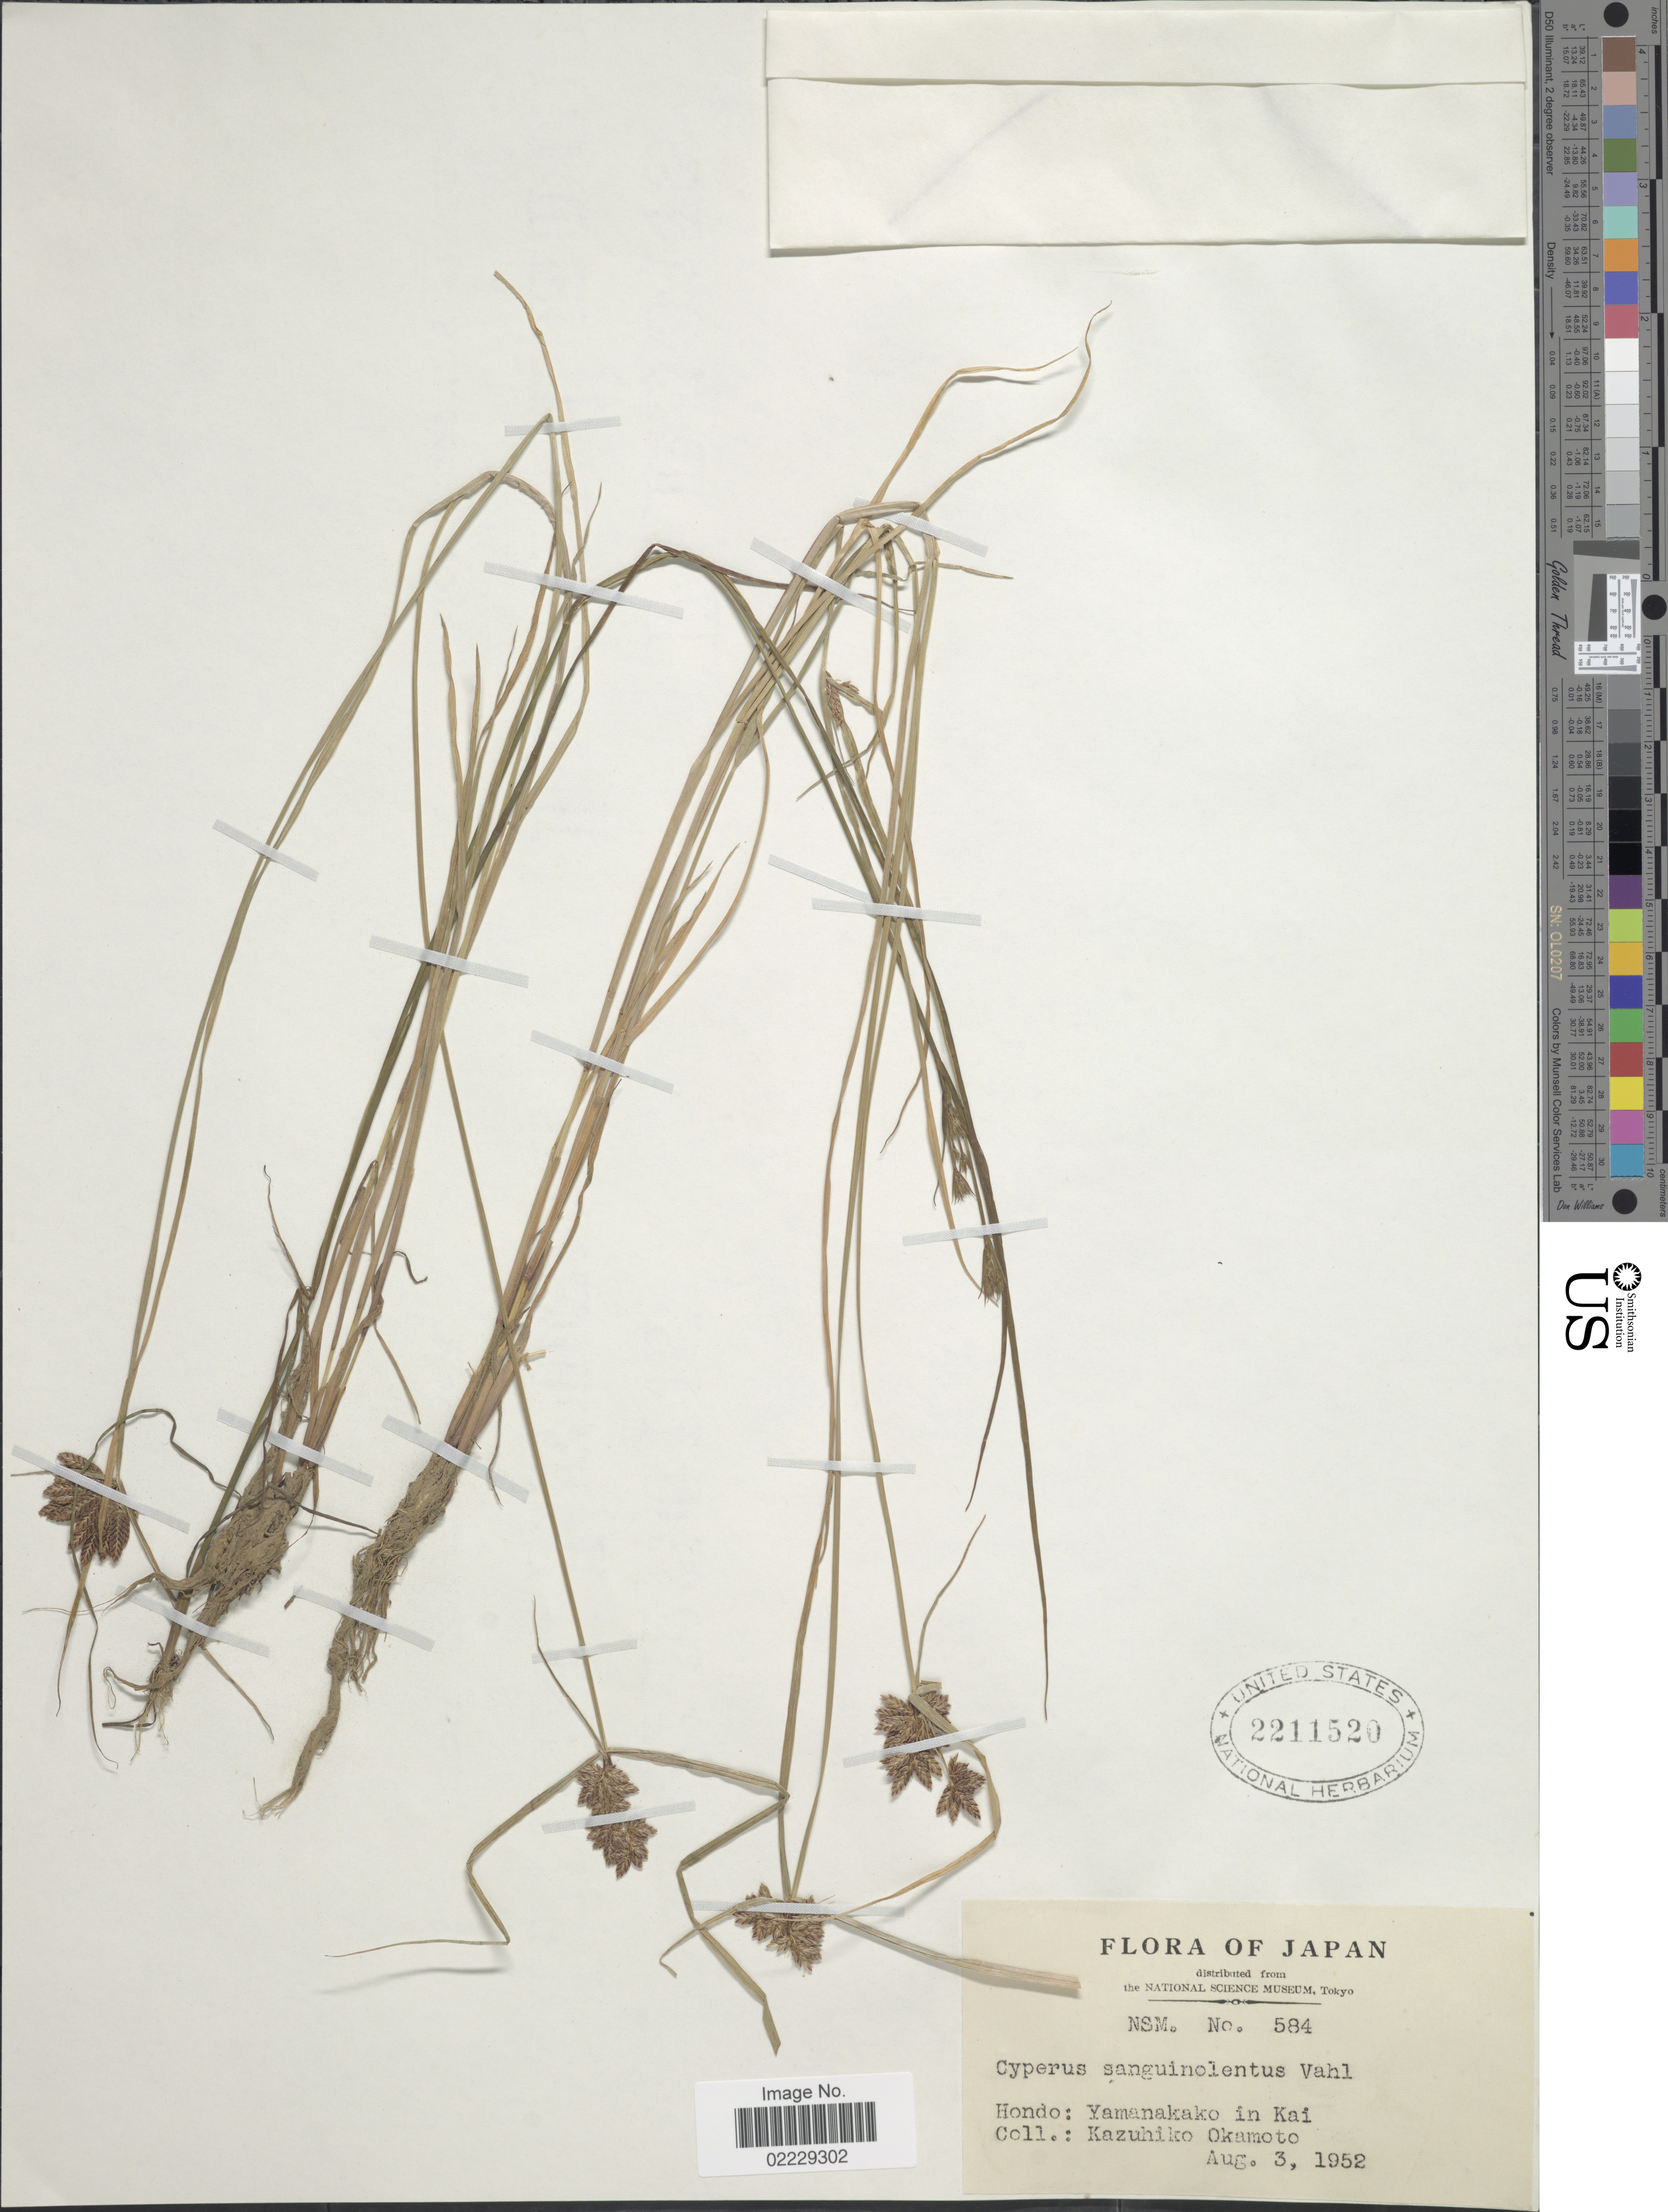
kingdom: Plantae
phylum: Tracheophyta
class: Liliopsida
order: Poales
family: Cyperaceae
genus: Cyperus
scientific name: Cyperus sanguinolentus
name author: Vahl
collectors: K. Okamoto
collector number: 584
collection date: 1952-08-03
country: Japan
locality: Hondo: Yamanakako in Kai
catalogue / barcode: US 2211520